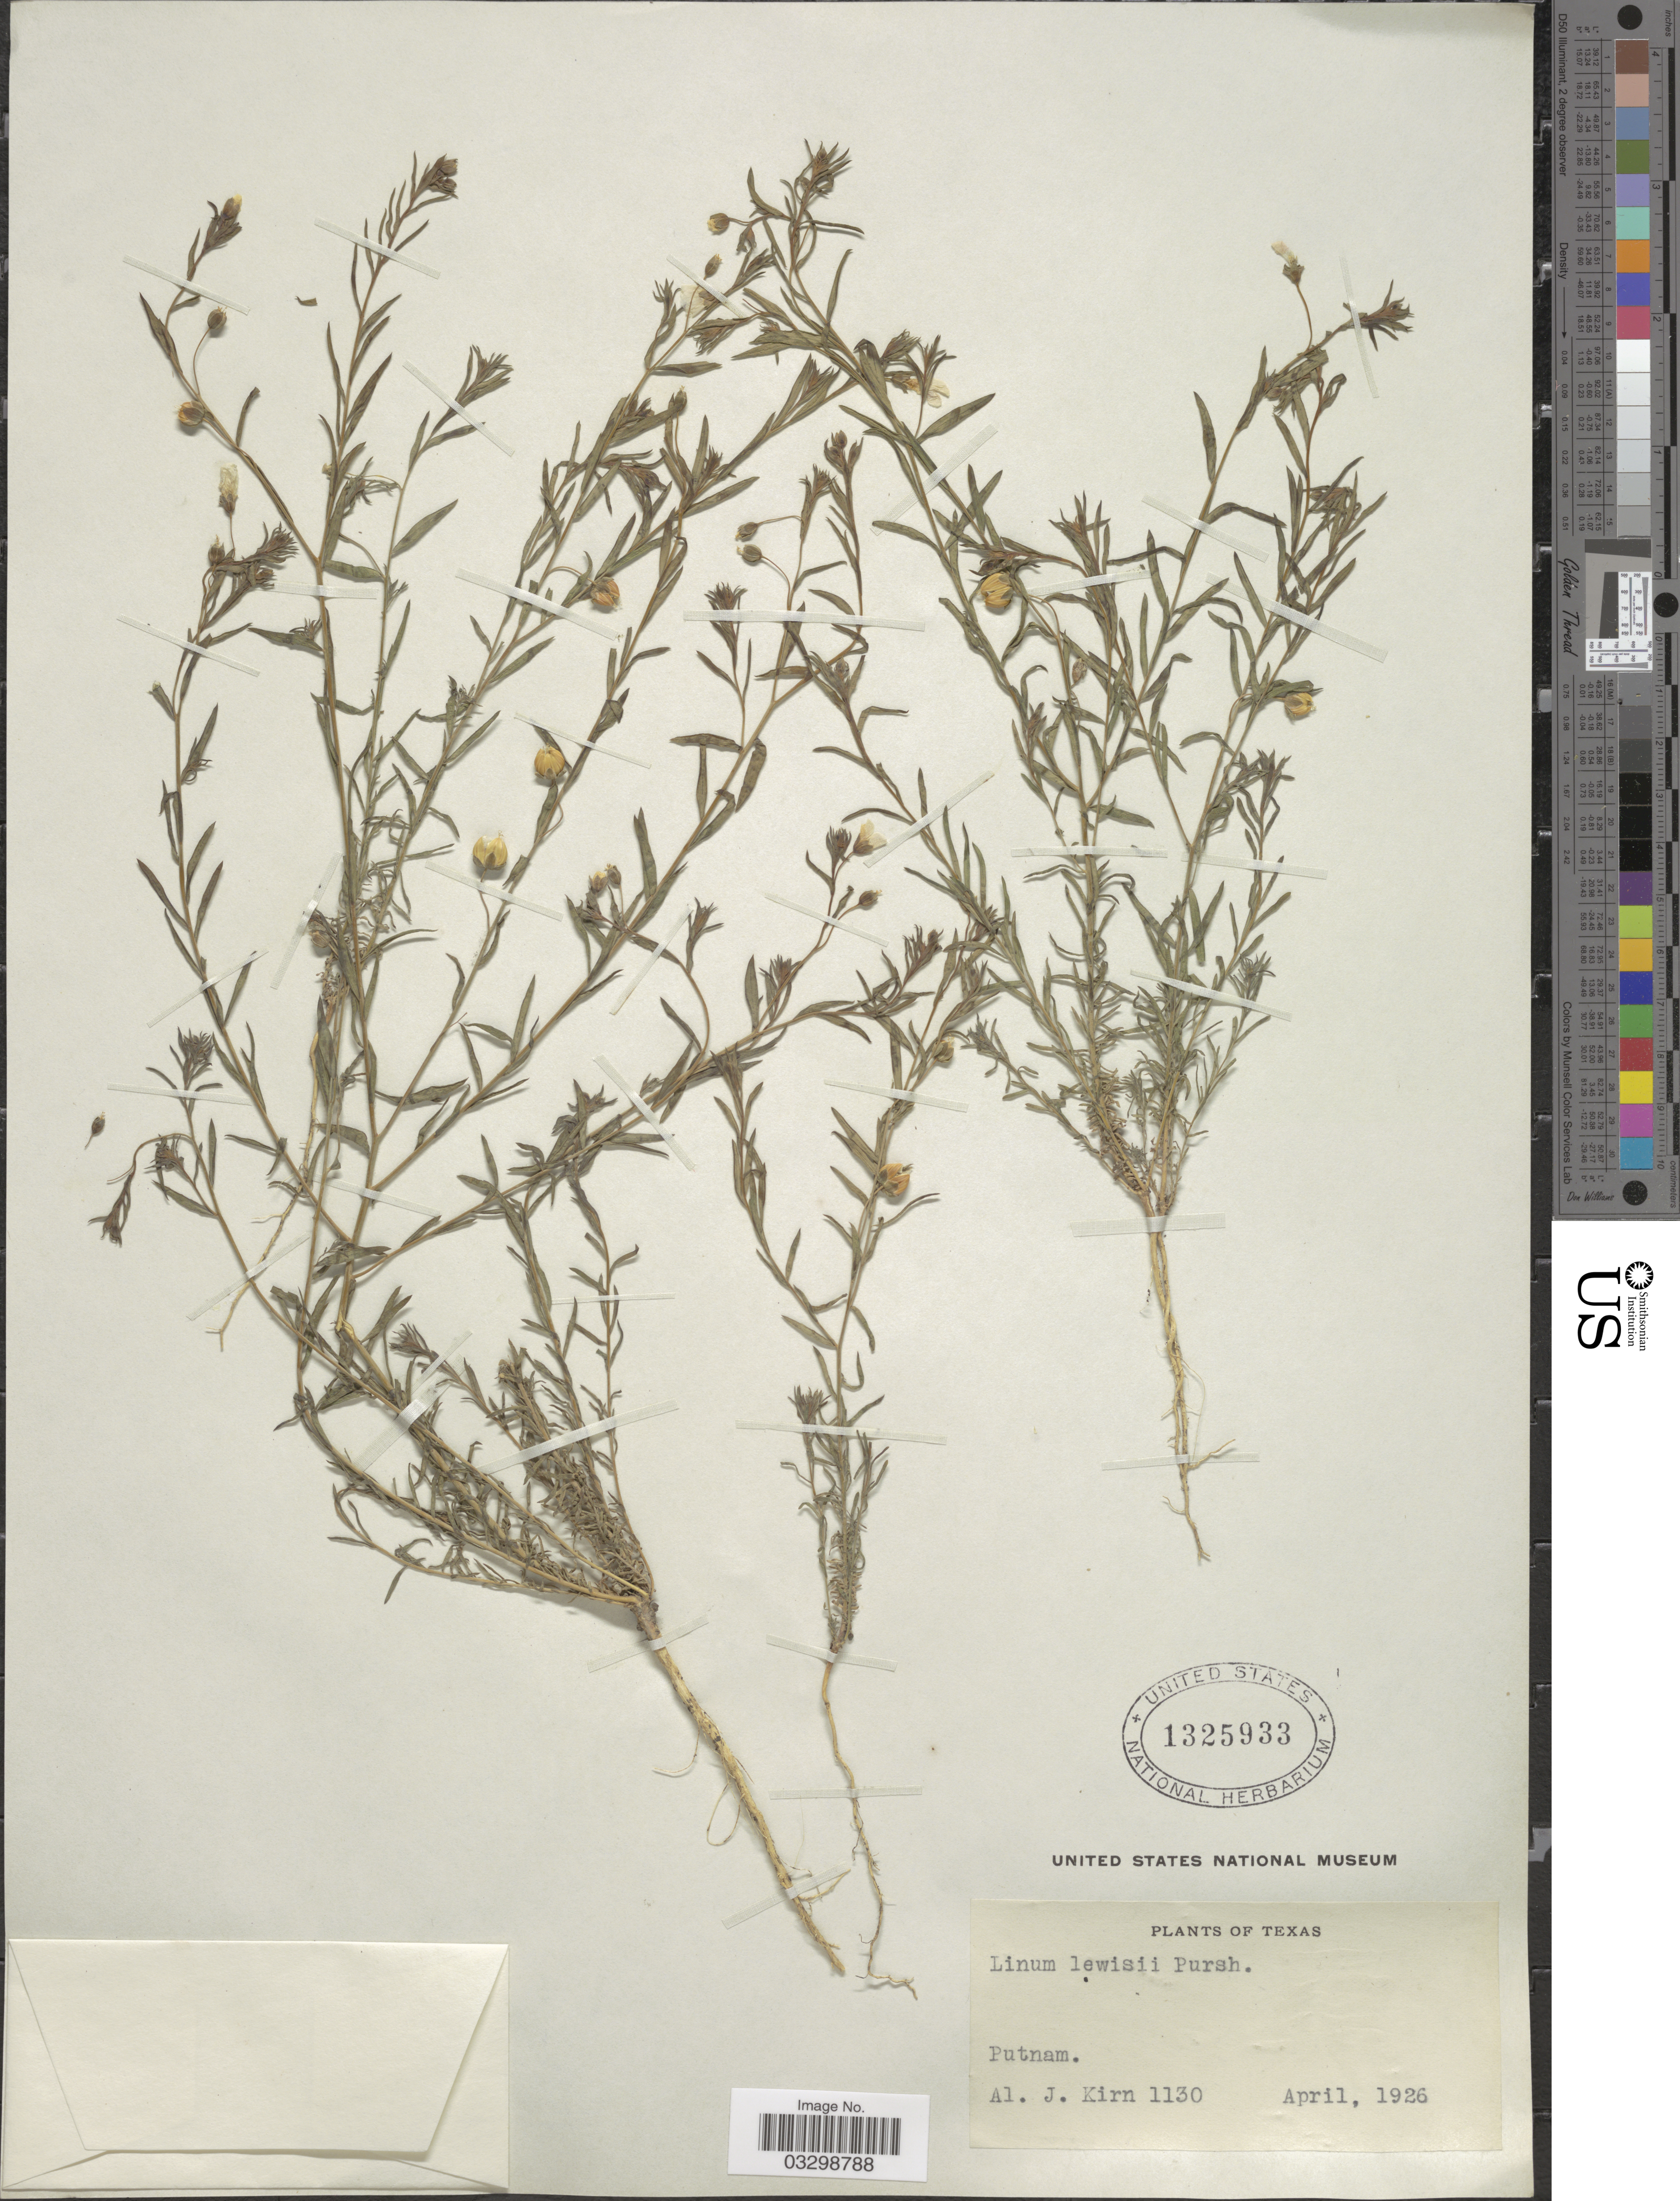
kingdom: Plantae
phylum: Tracheophyta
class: Magnoliopsida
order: Malpighiales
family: Linaceae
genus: Linum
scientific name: Linum lewisii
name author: Pursh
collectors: A. Kirn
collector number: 1130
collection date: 1926-04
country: United States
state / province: Texas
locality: Putnam.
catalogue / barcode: US 1325933